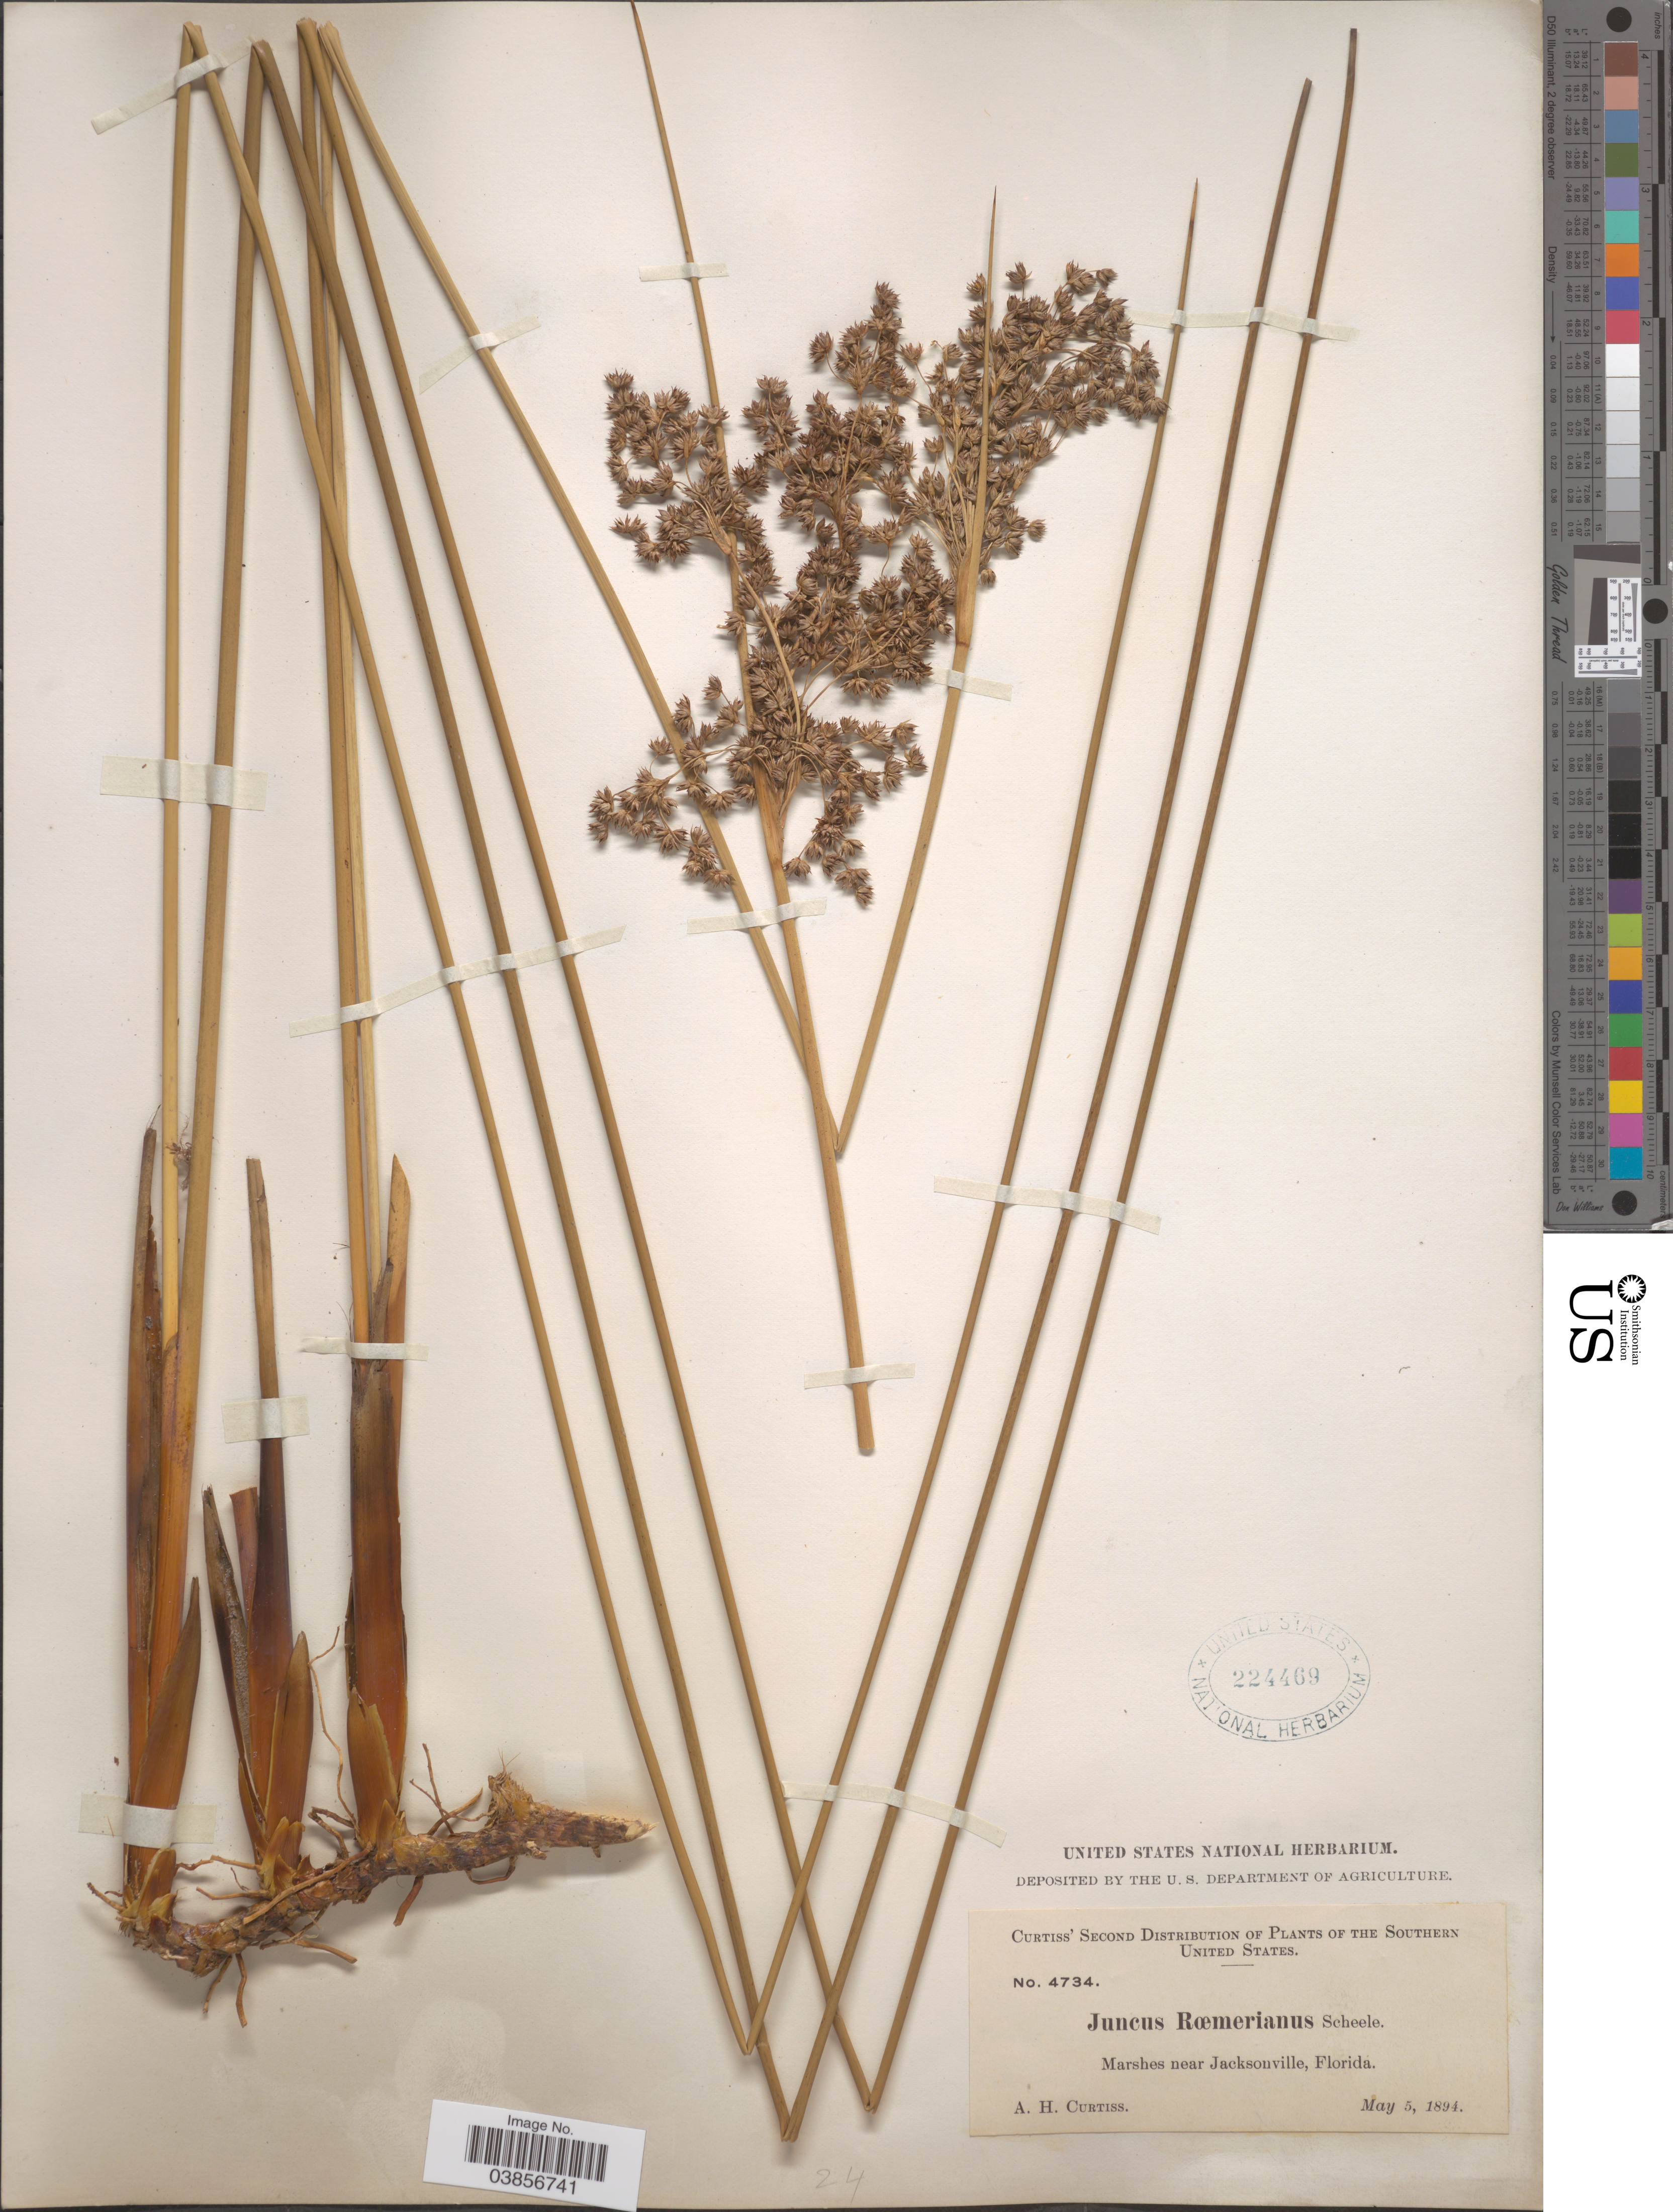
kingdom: Plantae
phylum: Tracheophyta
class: Liliopsida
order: Poales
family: Juncaceae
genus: Juncus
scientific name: Juncus roemerianus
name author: Scheele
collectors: A. H. Curtiss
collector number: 4734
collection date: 1894-05-05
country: United States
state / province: Florida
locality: The Southern United States. Near Jacksonville.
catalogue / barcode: US 224469